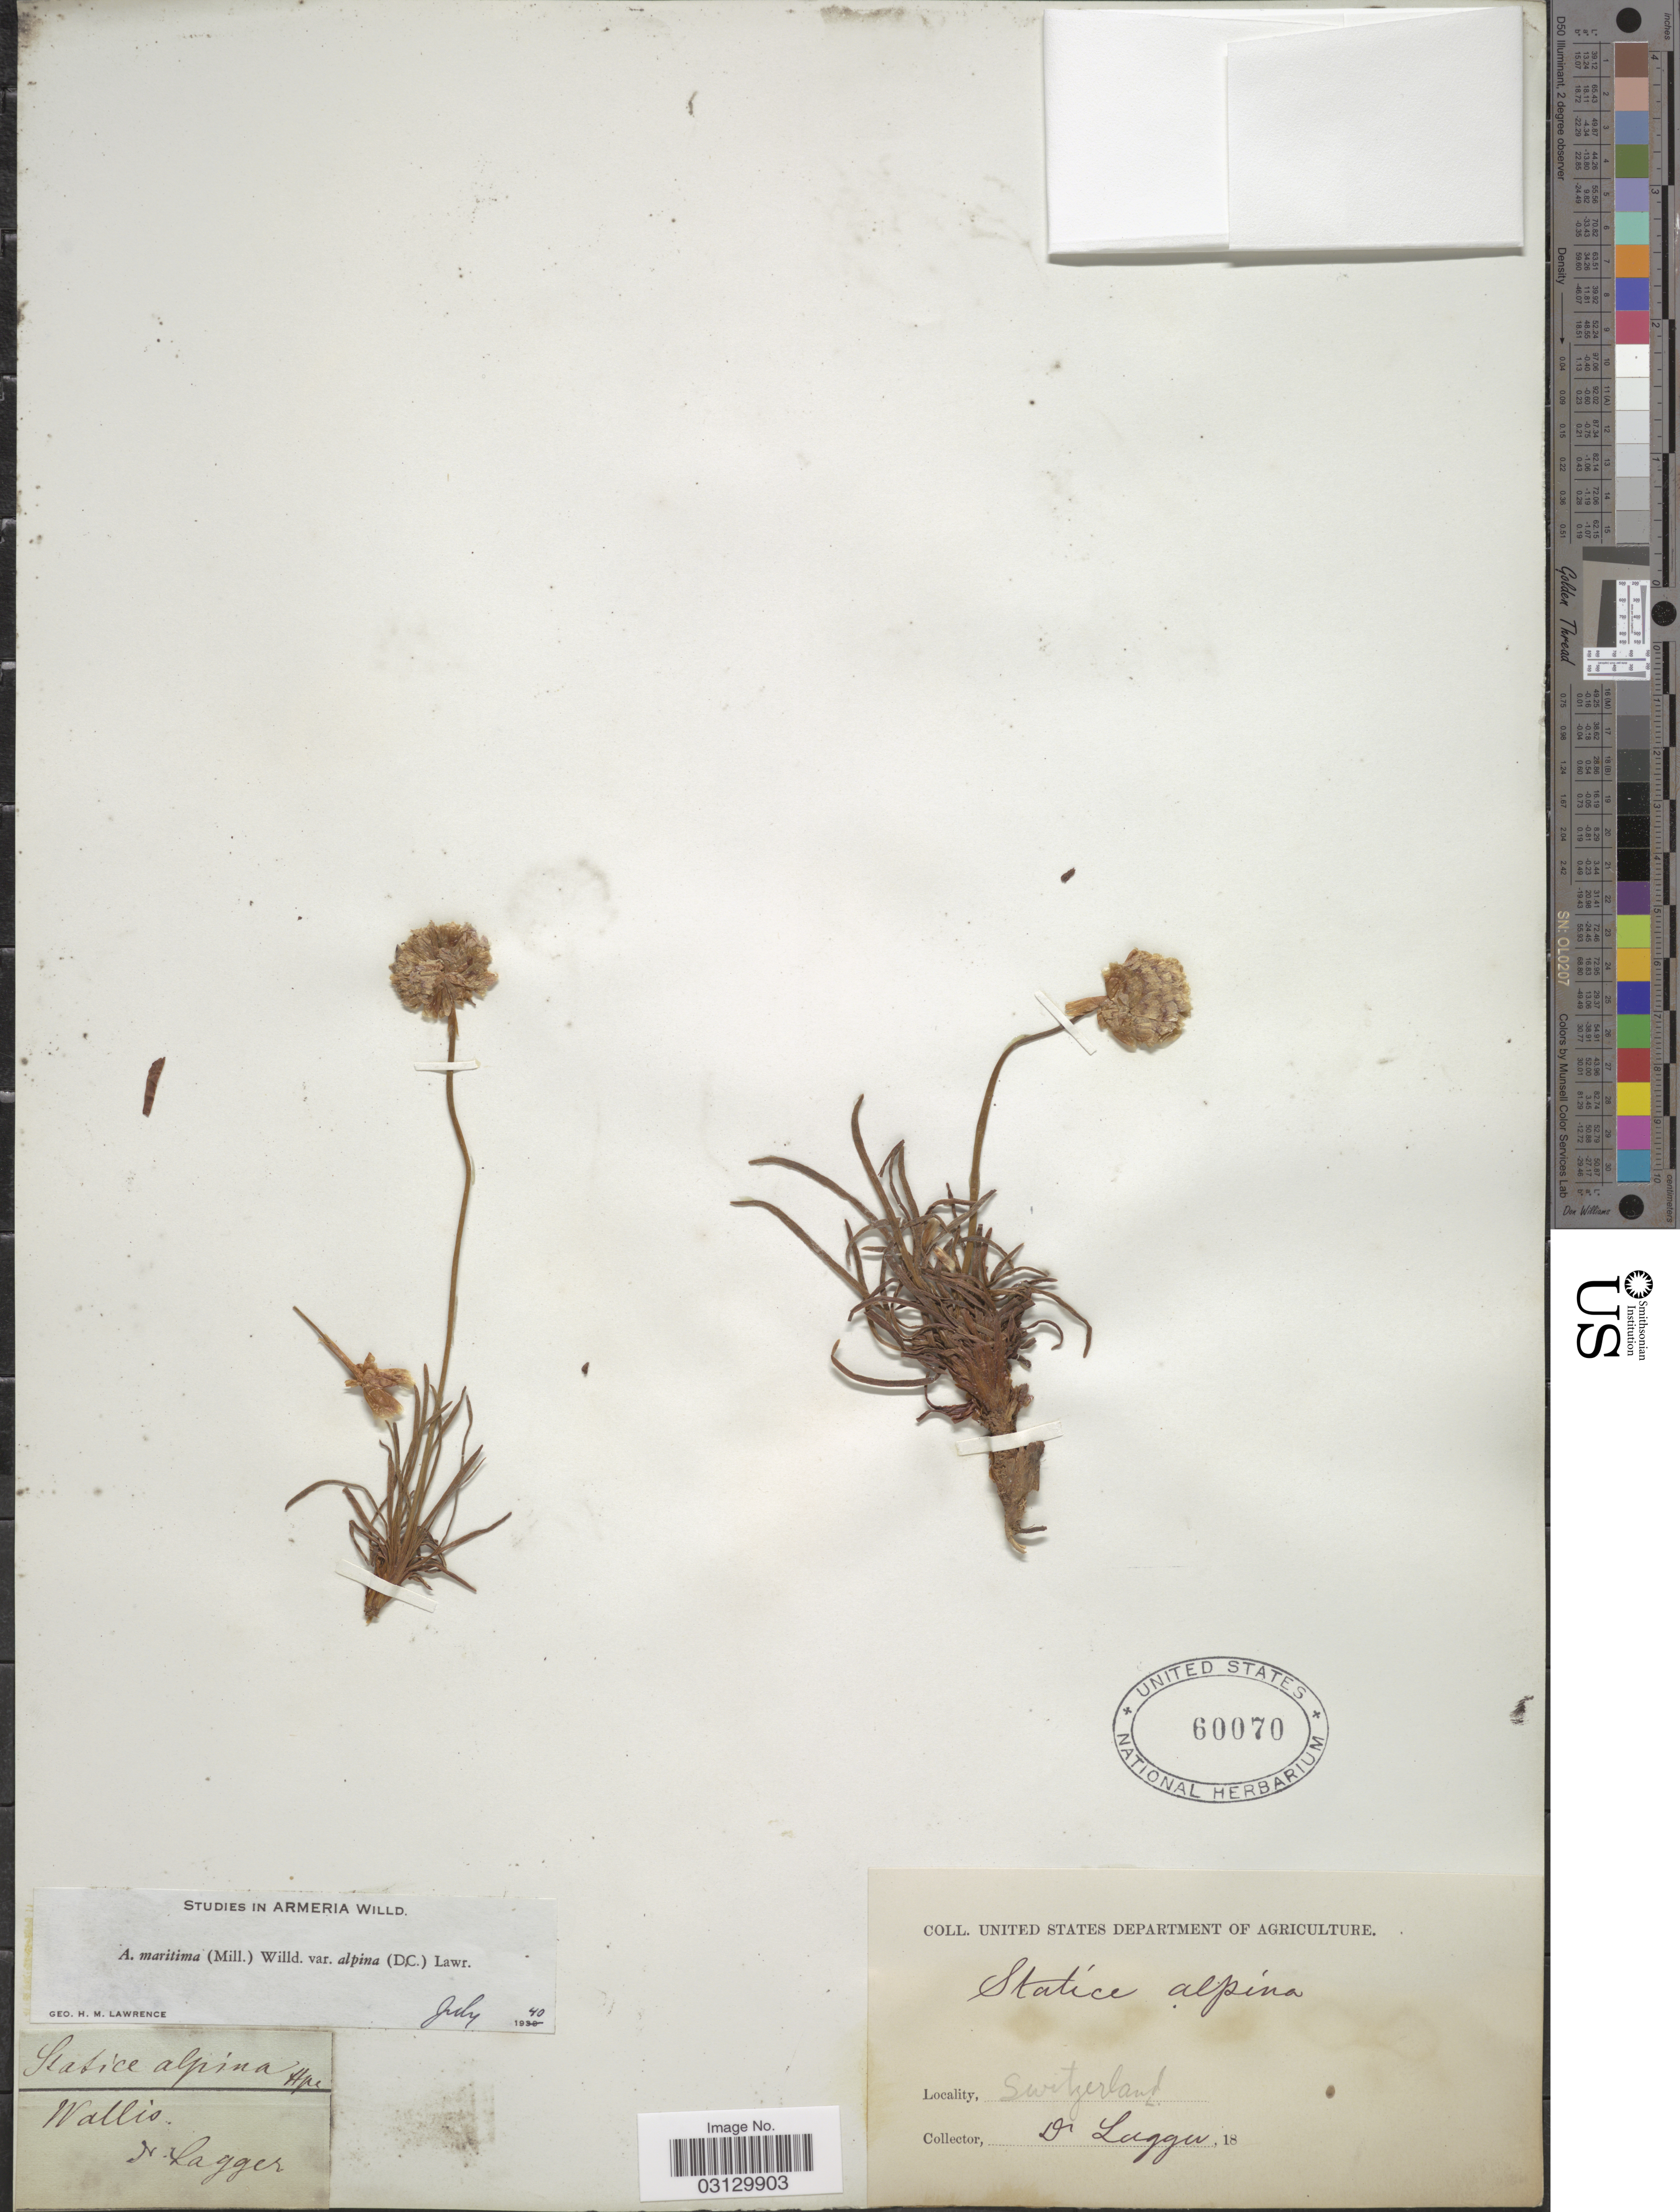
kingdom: Plantae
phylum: Tracheophyta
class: Magnoliopsida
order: Caryophyllales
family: Plumbaginaceae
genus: Armeria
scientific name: Armeria maritima subsp. alpina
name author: (Willd.) P. Silva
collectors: F. J. Lagger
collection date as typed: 18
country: Switzerland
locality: Wallis.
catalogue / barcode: US 60070